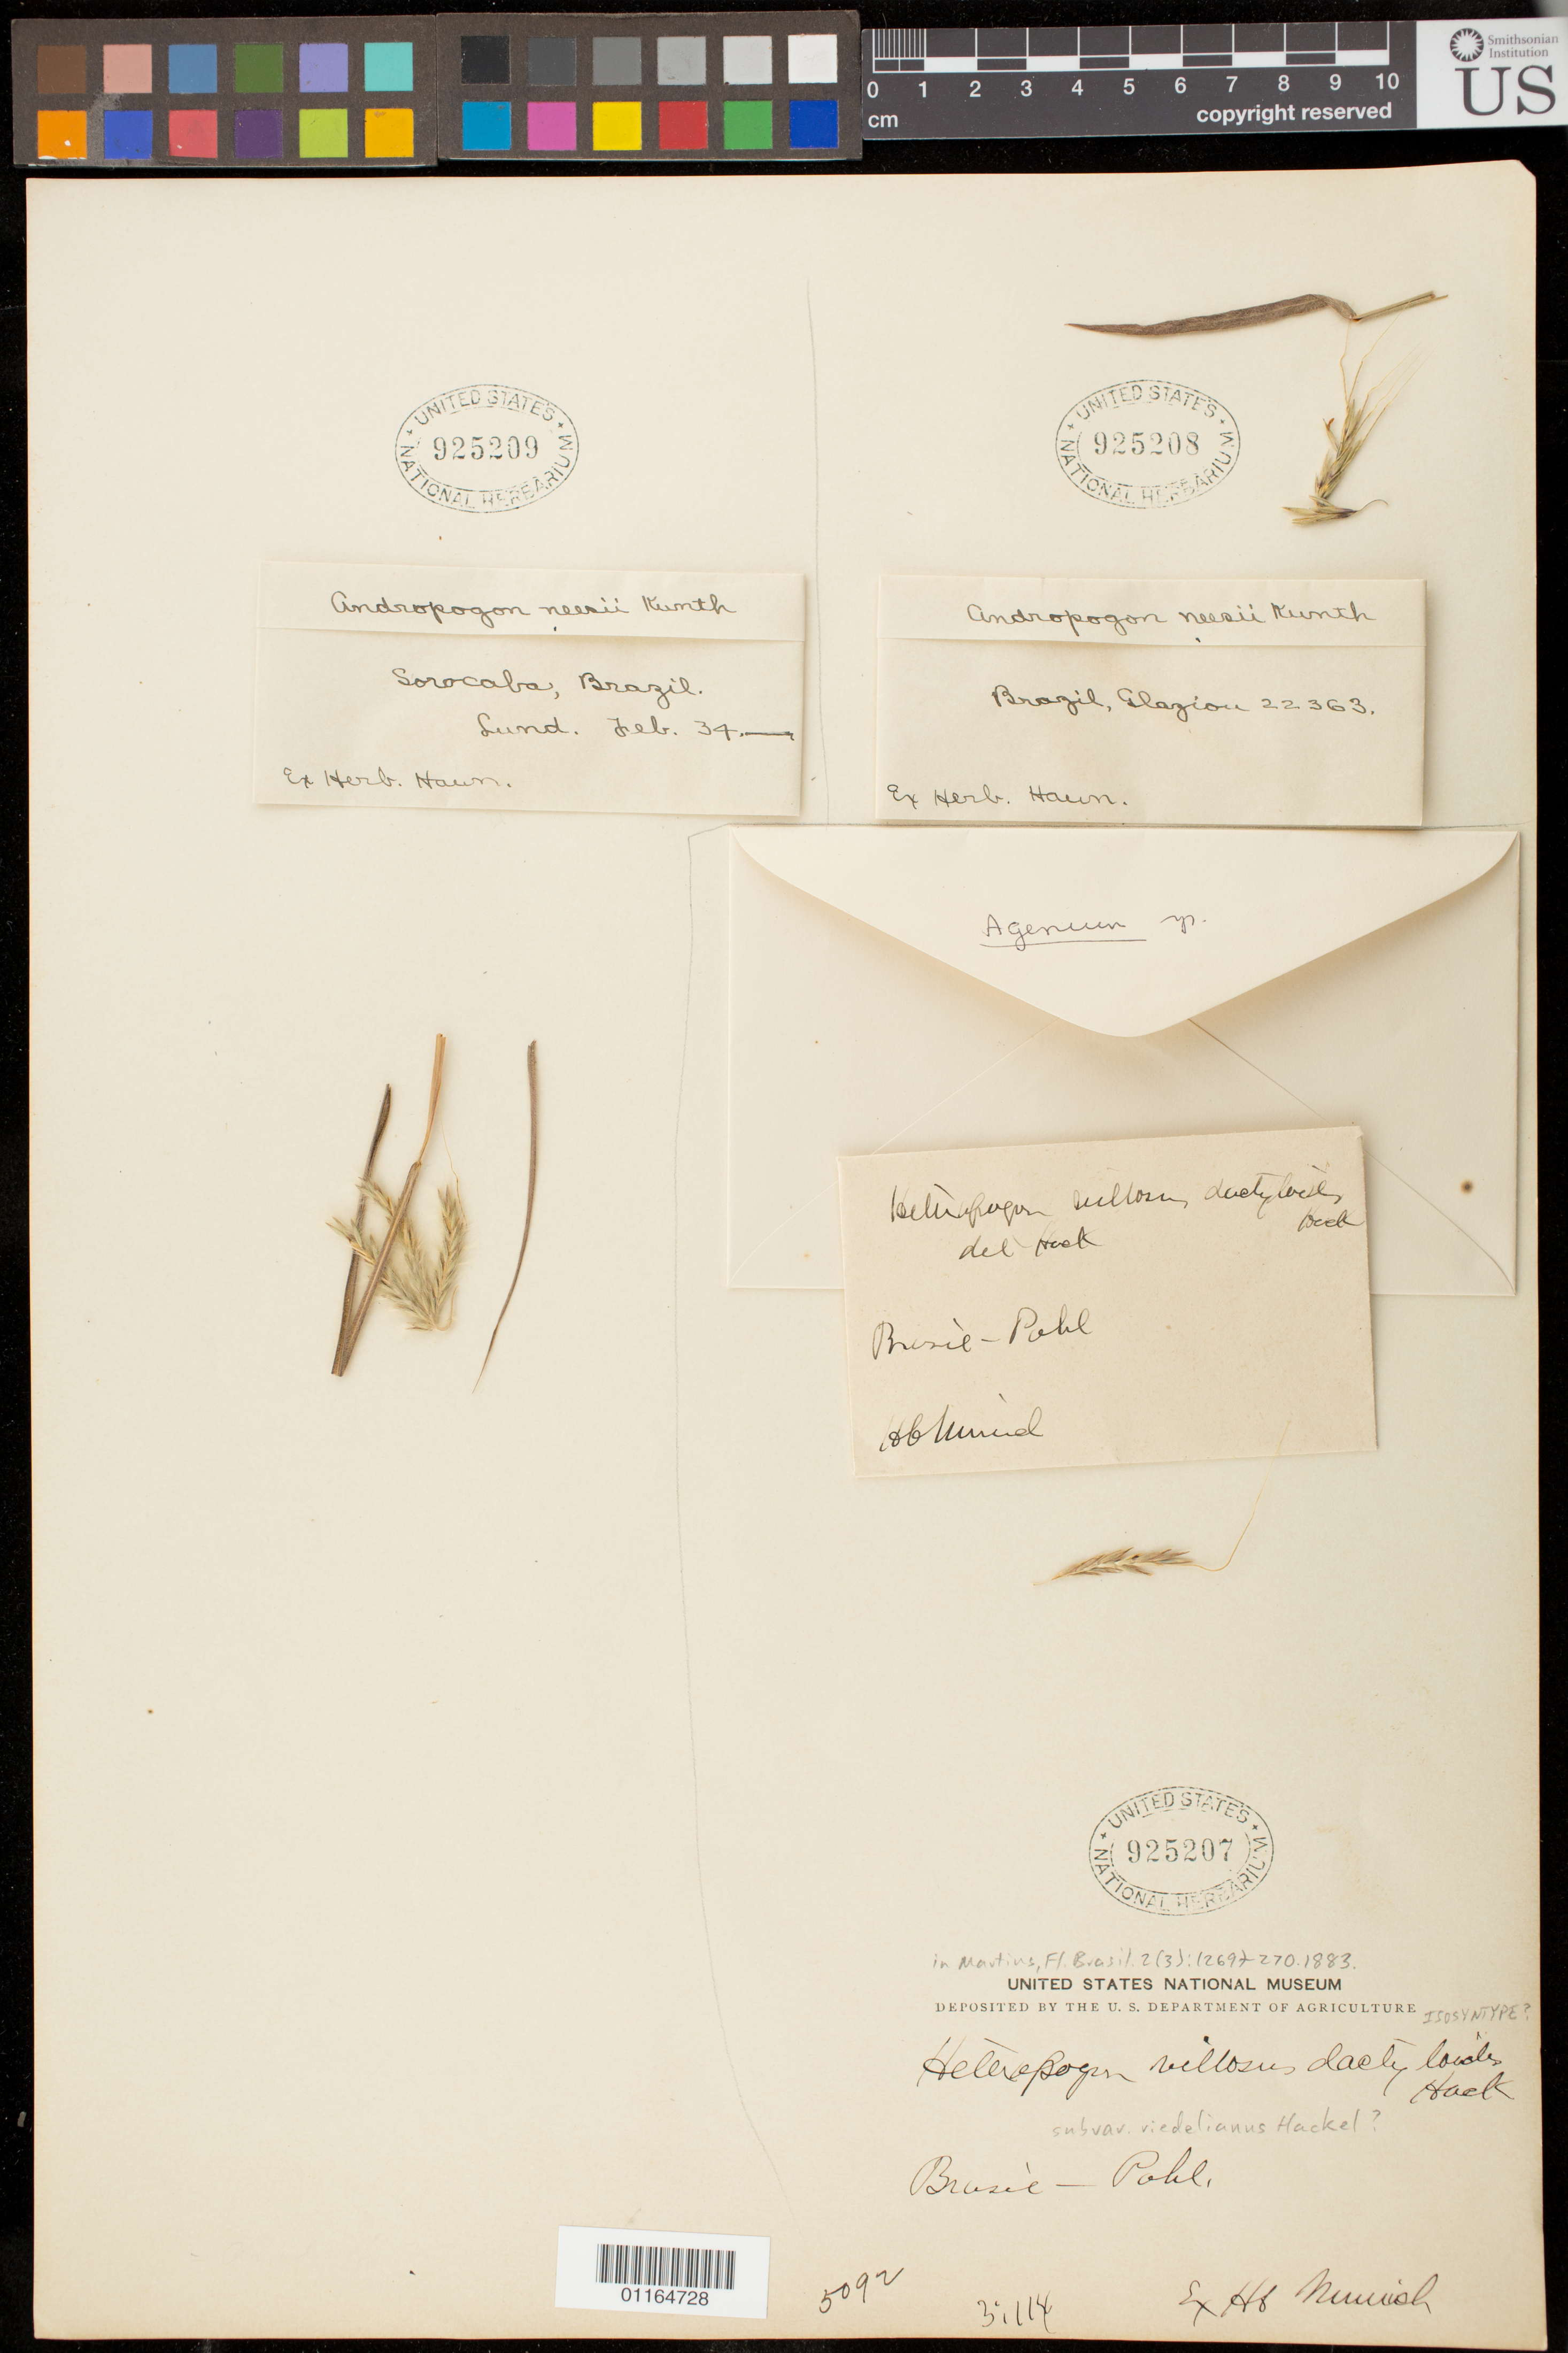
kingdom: Plantae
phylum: Tracheophyta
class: Liliopsida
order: Poales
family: Poaceae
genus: Andropogon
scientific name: Andropogon neesii Kunth, nom. illeg.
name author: Kunth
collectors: A. F. M. Glaziou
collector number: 22363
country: Brazil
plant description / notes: Fragmentary material of (non-type) specimen ex herb. Haun. Mounted on sheet with (possible) type of Heteropogon villosus subvar. riedelianus Hackel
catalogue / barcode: US 925208-3